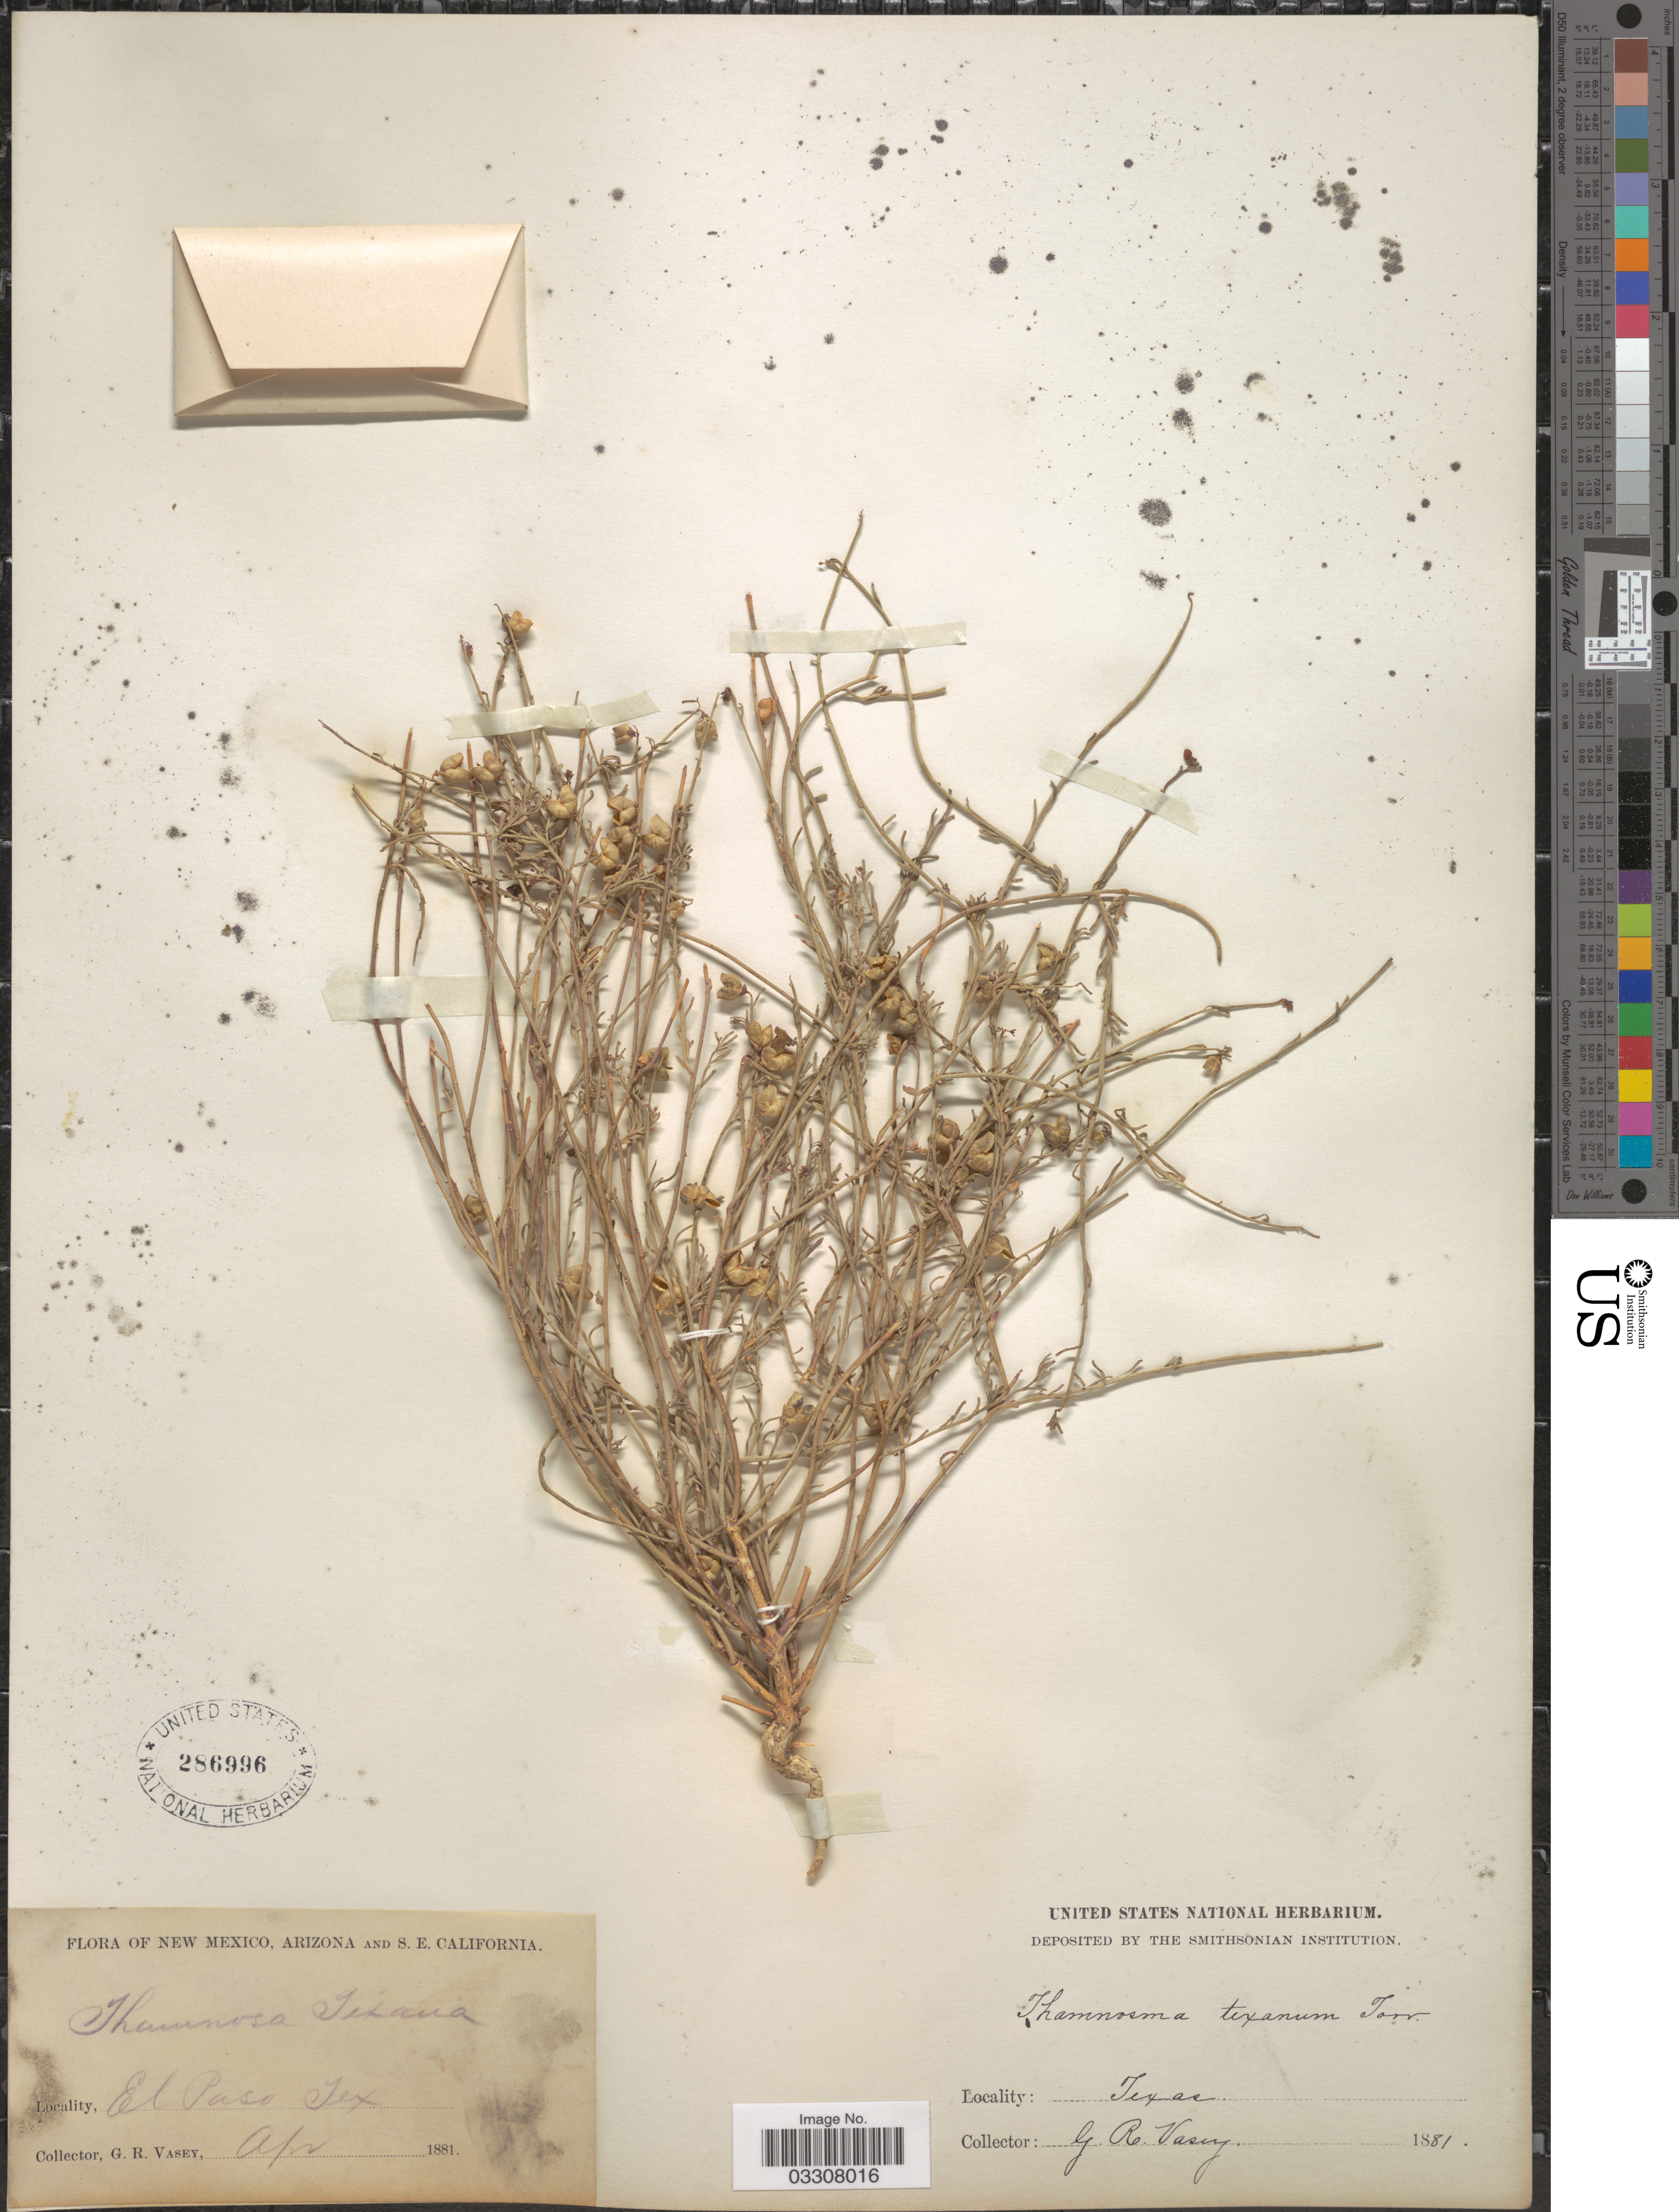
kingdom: Plantae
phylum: Tracheophyta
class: Magnoliopsida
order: Sapindales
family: Rutaceae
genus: Thamnosma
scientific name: Thamnosma texana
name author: (A. Gray) Torr.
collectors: G. R. Vasey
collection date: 1881-04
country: United States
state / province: Texas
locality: El Paso.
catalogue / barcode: US 286996